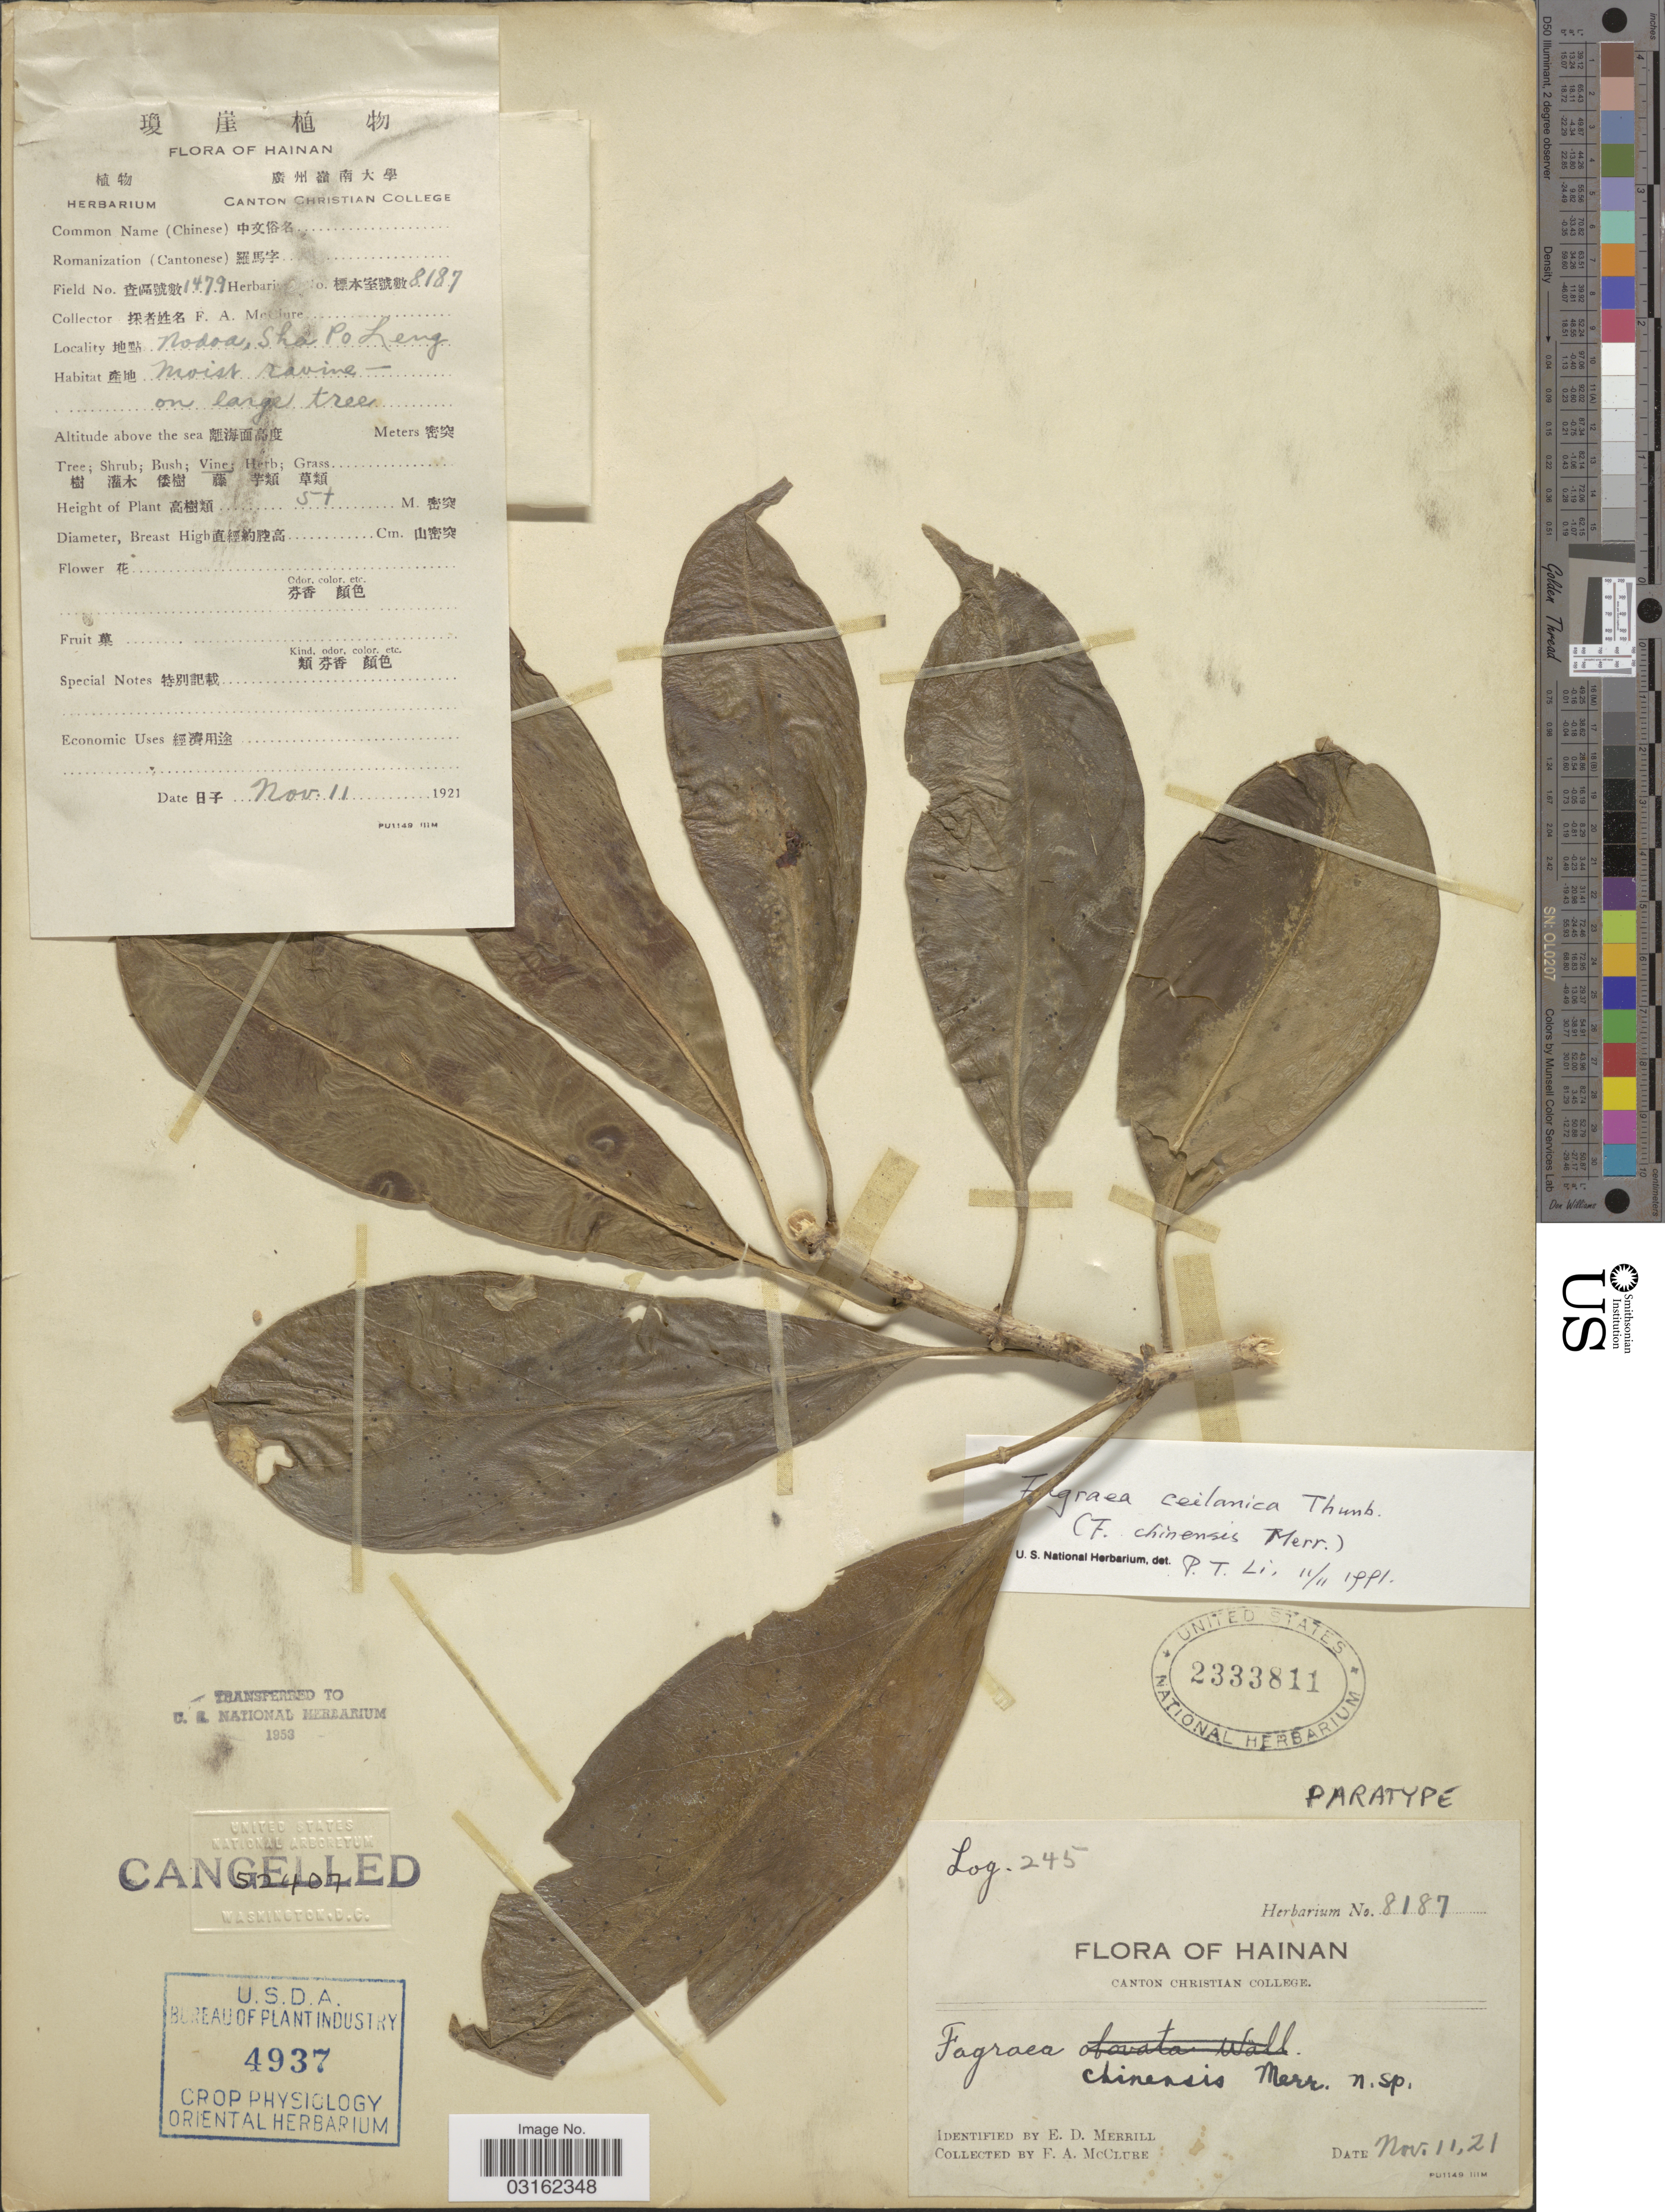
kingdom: Plantae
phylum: Tracheophyta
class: Magnoliopsida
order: Gentianales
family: Gentianaceae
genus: Fagraea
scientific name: Fagraea ceilanica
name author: Thunb.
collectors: F. A. McClure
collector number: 8187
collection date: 1921-11-11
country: China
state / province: Hainan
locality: Nodoa, Sho [interpreted] Po Leng.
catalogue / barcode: US 2333811